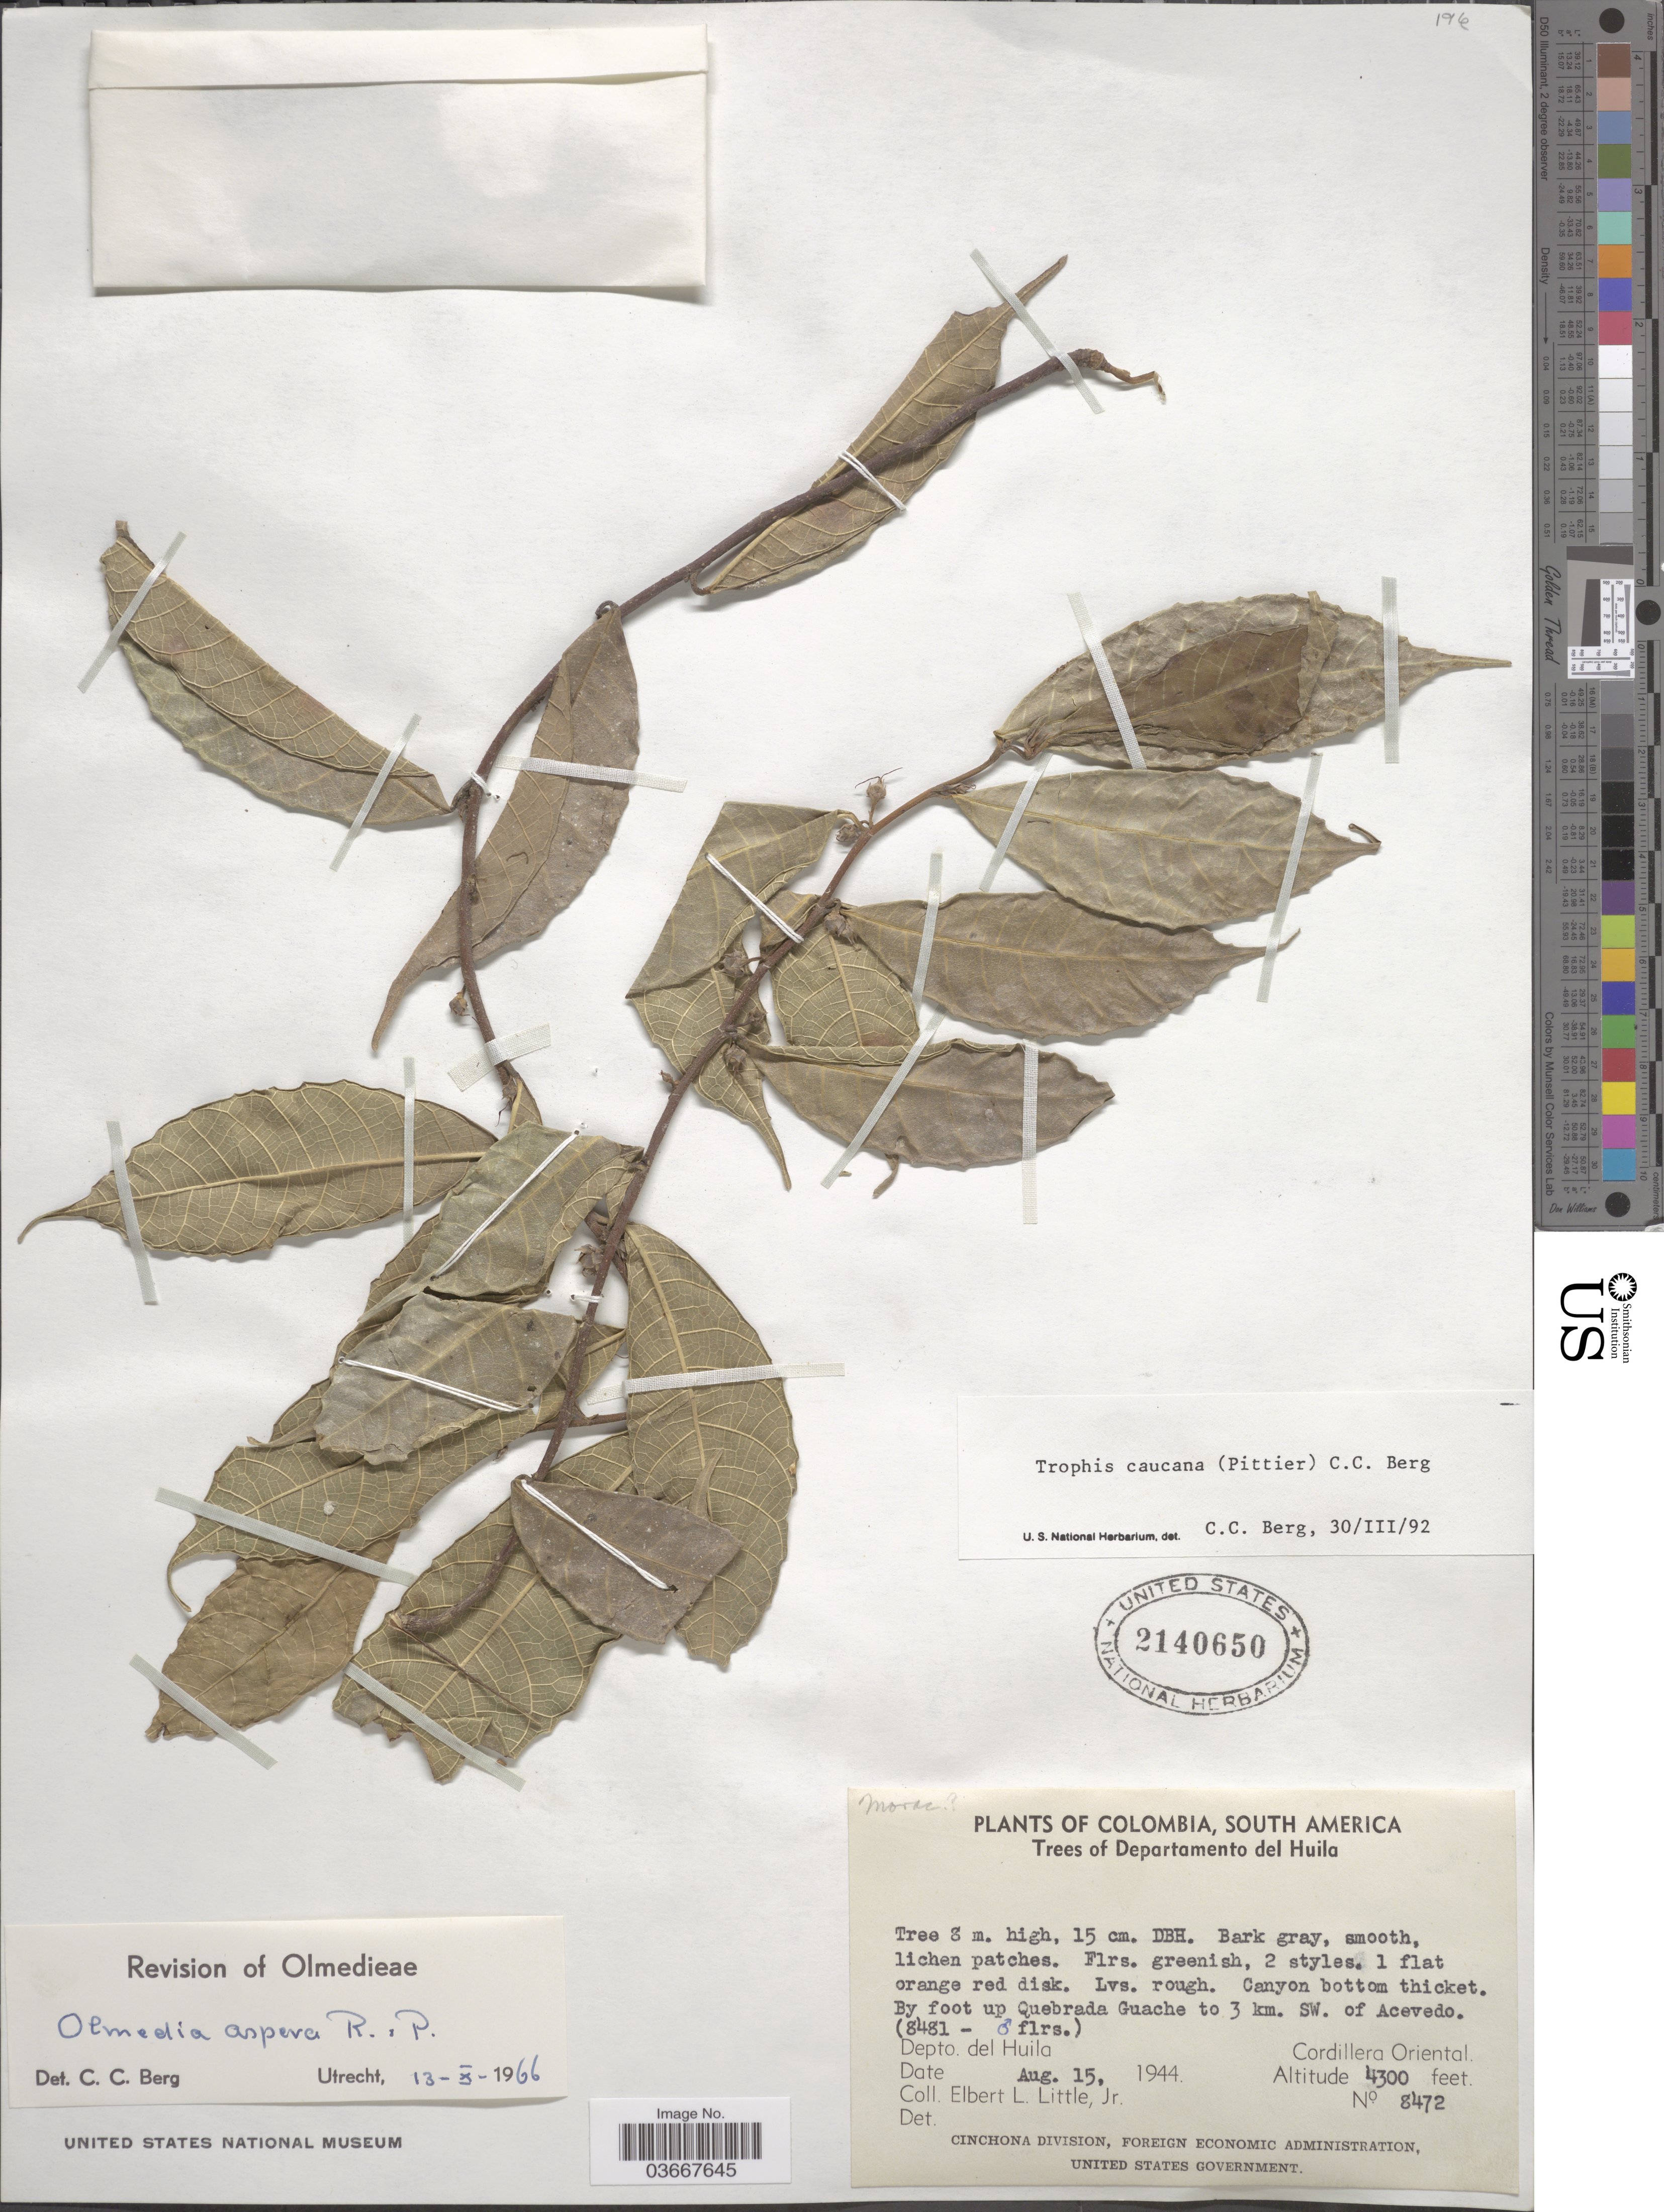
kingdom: Plantae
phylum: Tracheophyta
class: Magnoliopsida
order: Rosales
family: Moraceae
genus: Olmedia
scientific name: Olmedia aspera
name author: Ruiz & Pav.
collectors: E. L. Little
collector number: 8472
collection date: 1944-08-15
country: Colombia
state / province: Huila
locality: By foot up Quebrada Guache to 3 km. SW. of Acevedo. Depto. del Huila. Cordillera Oriental.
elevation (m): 1311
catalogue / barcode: US 2140650